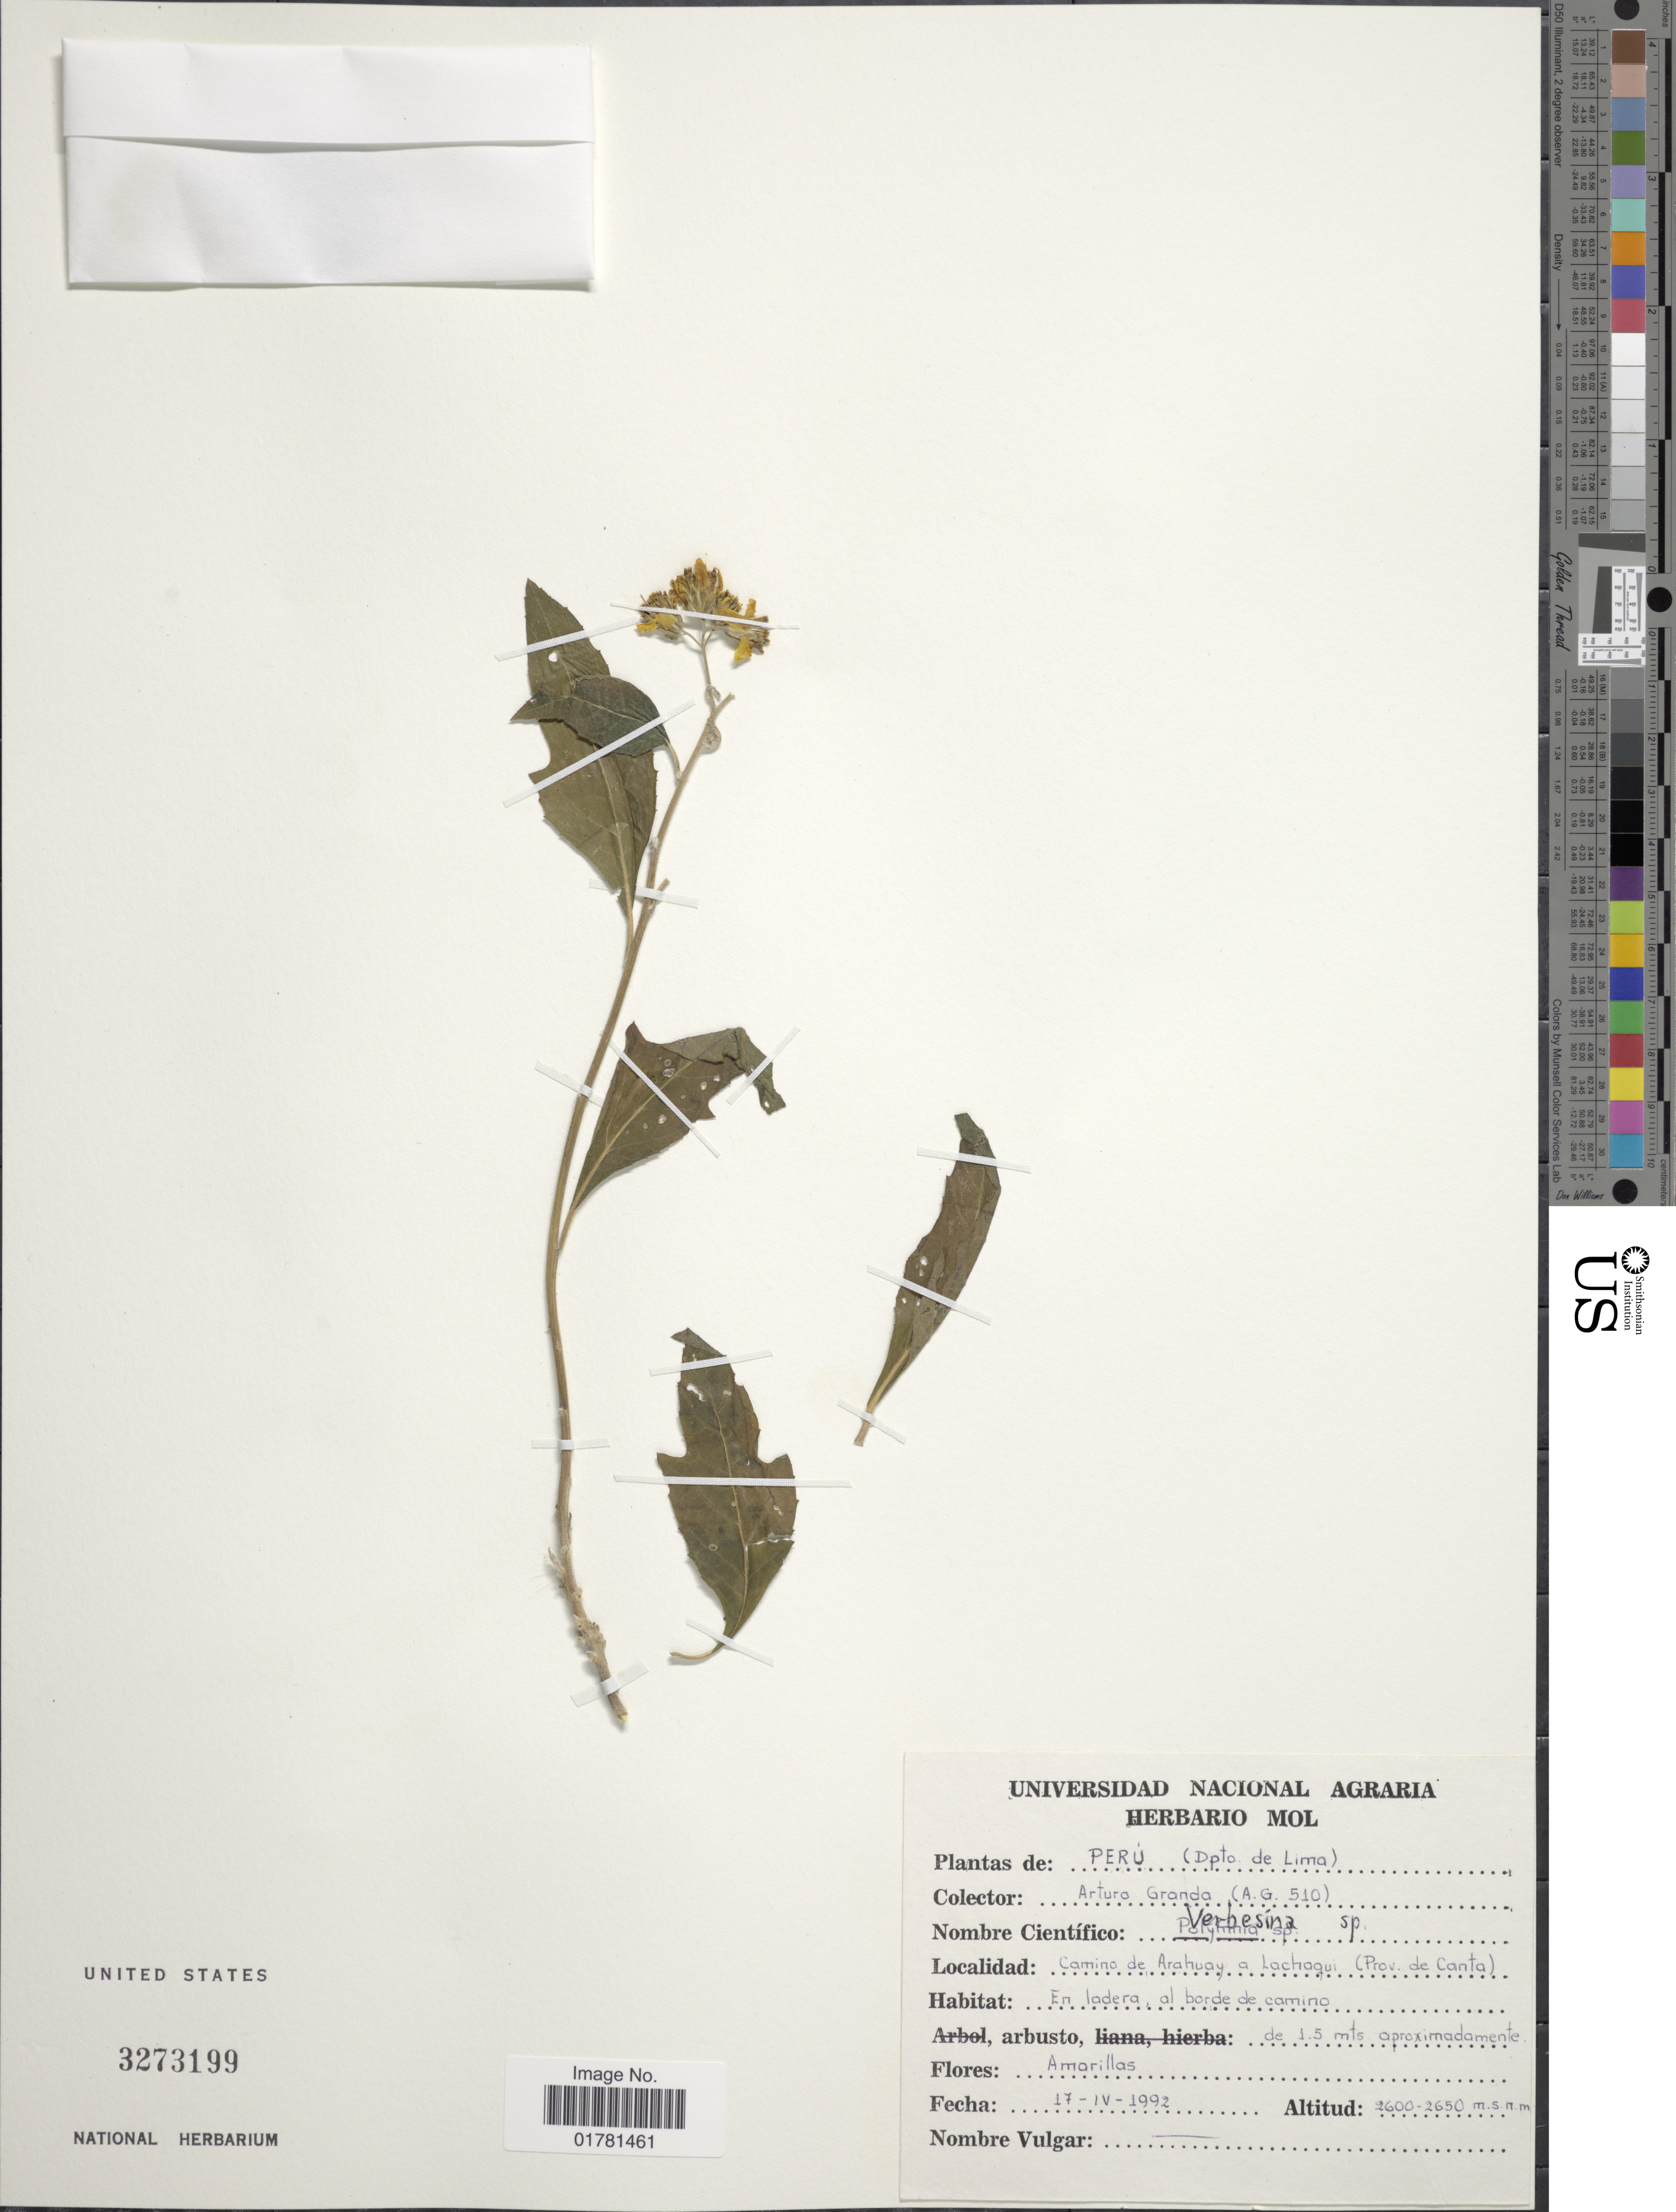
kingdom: Plantae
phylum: Tracheophyta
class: Magnoliopsida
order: Asterales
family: Asteraceae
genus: Verbesina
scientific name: Verbesina sp.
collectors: A. Granda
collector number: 510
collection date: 1992-04-17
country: Peru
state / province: Lima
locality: Dpto de Lima, Camino de Arahuay a Lachagui (Prov de Canta)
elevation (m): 2600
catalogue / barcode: US 3273199